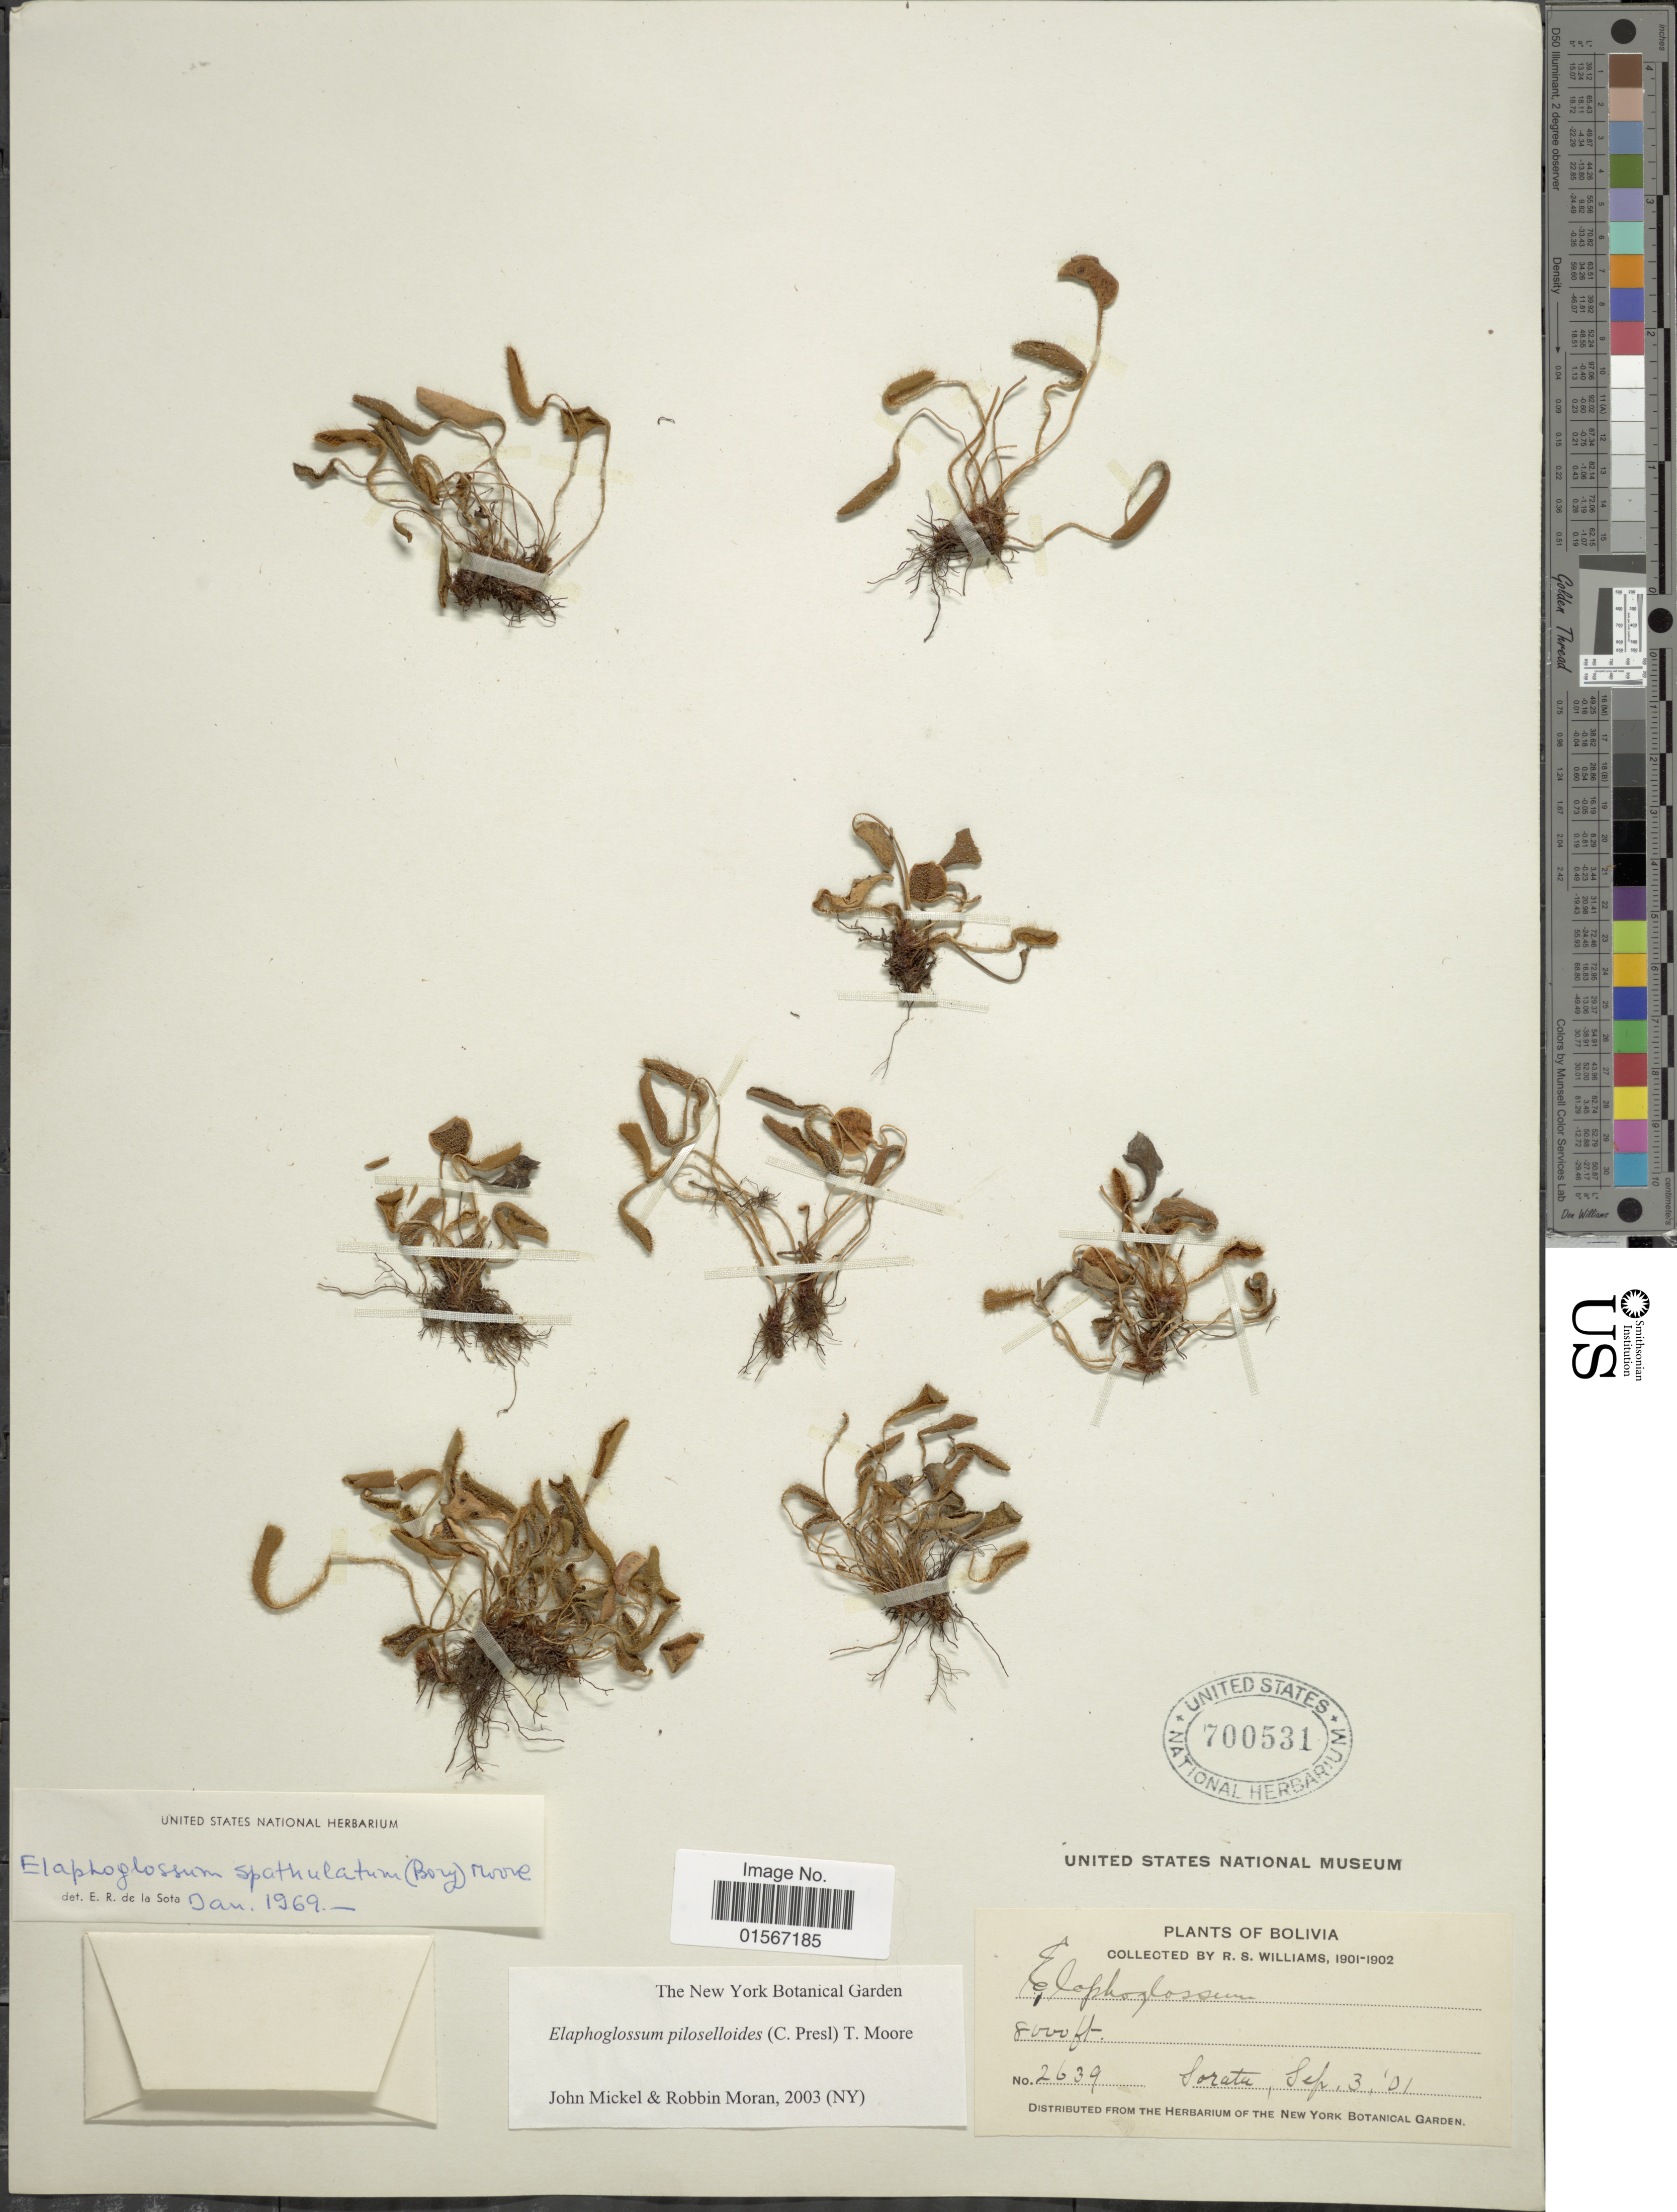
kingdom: Plantae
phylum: Tracheophyta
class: Polypodiopsida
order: Polypodiales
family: Dryopteridaceae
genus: Elaphoglossum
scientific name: Elaphoglossum piloselloides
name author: (C. Presl) T. Moore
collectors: R. S. Williams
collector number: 2639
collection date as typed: Sep. 3, '01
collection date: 1901-09-03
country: Bolivia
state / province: La Páz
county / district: Larecaja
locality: Sorata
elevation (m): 2438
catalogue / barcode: US 700531